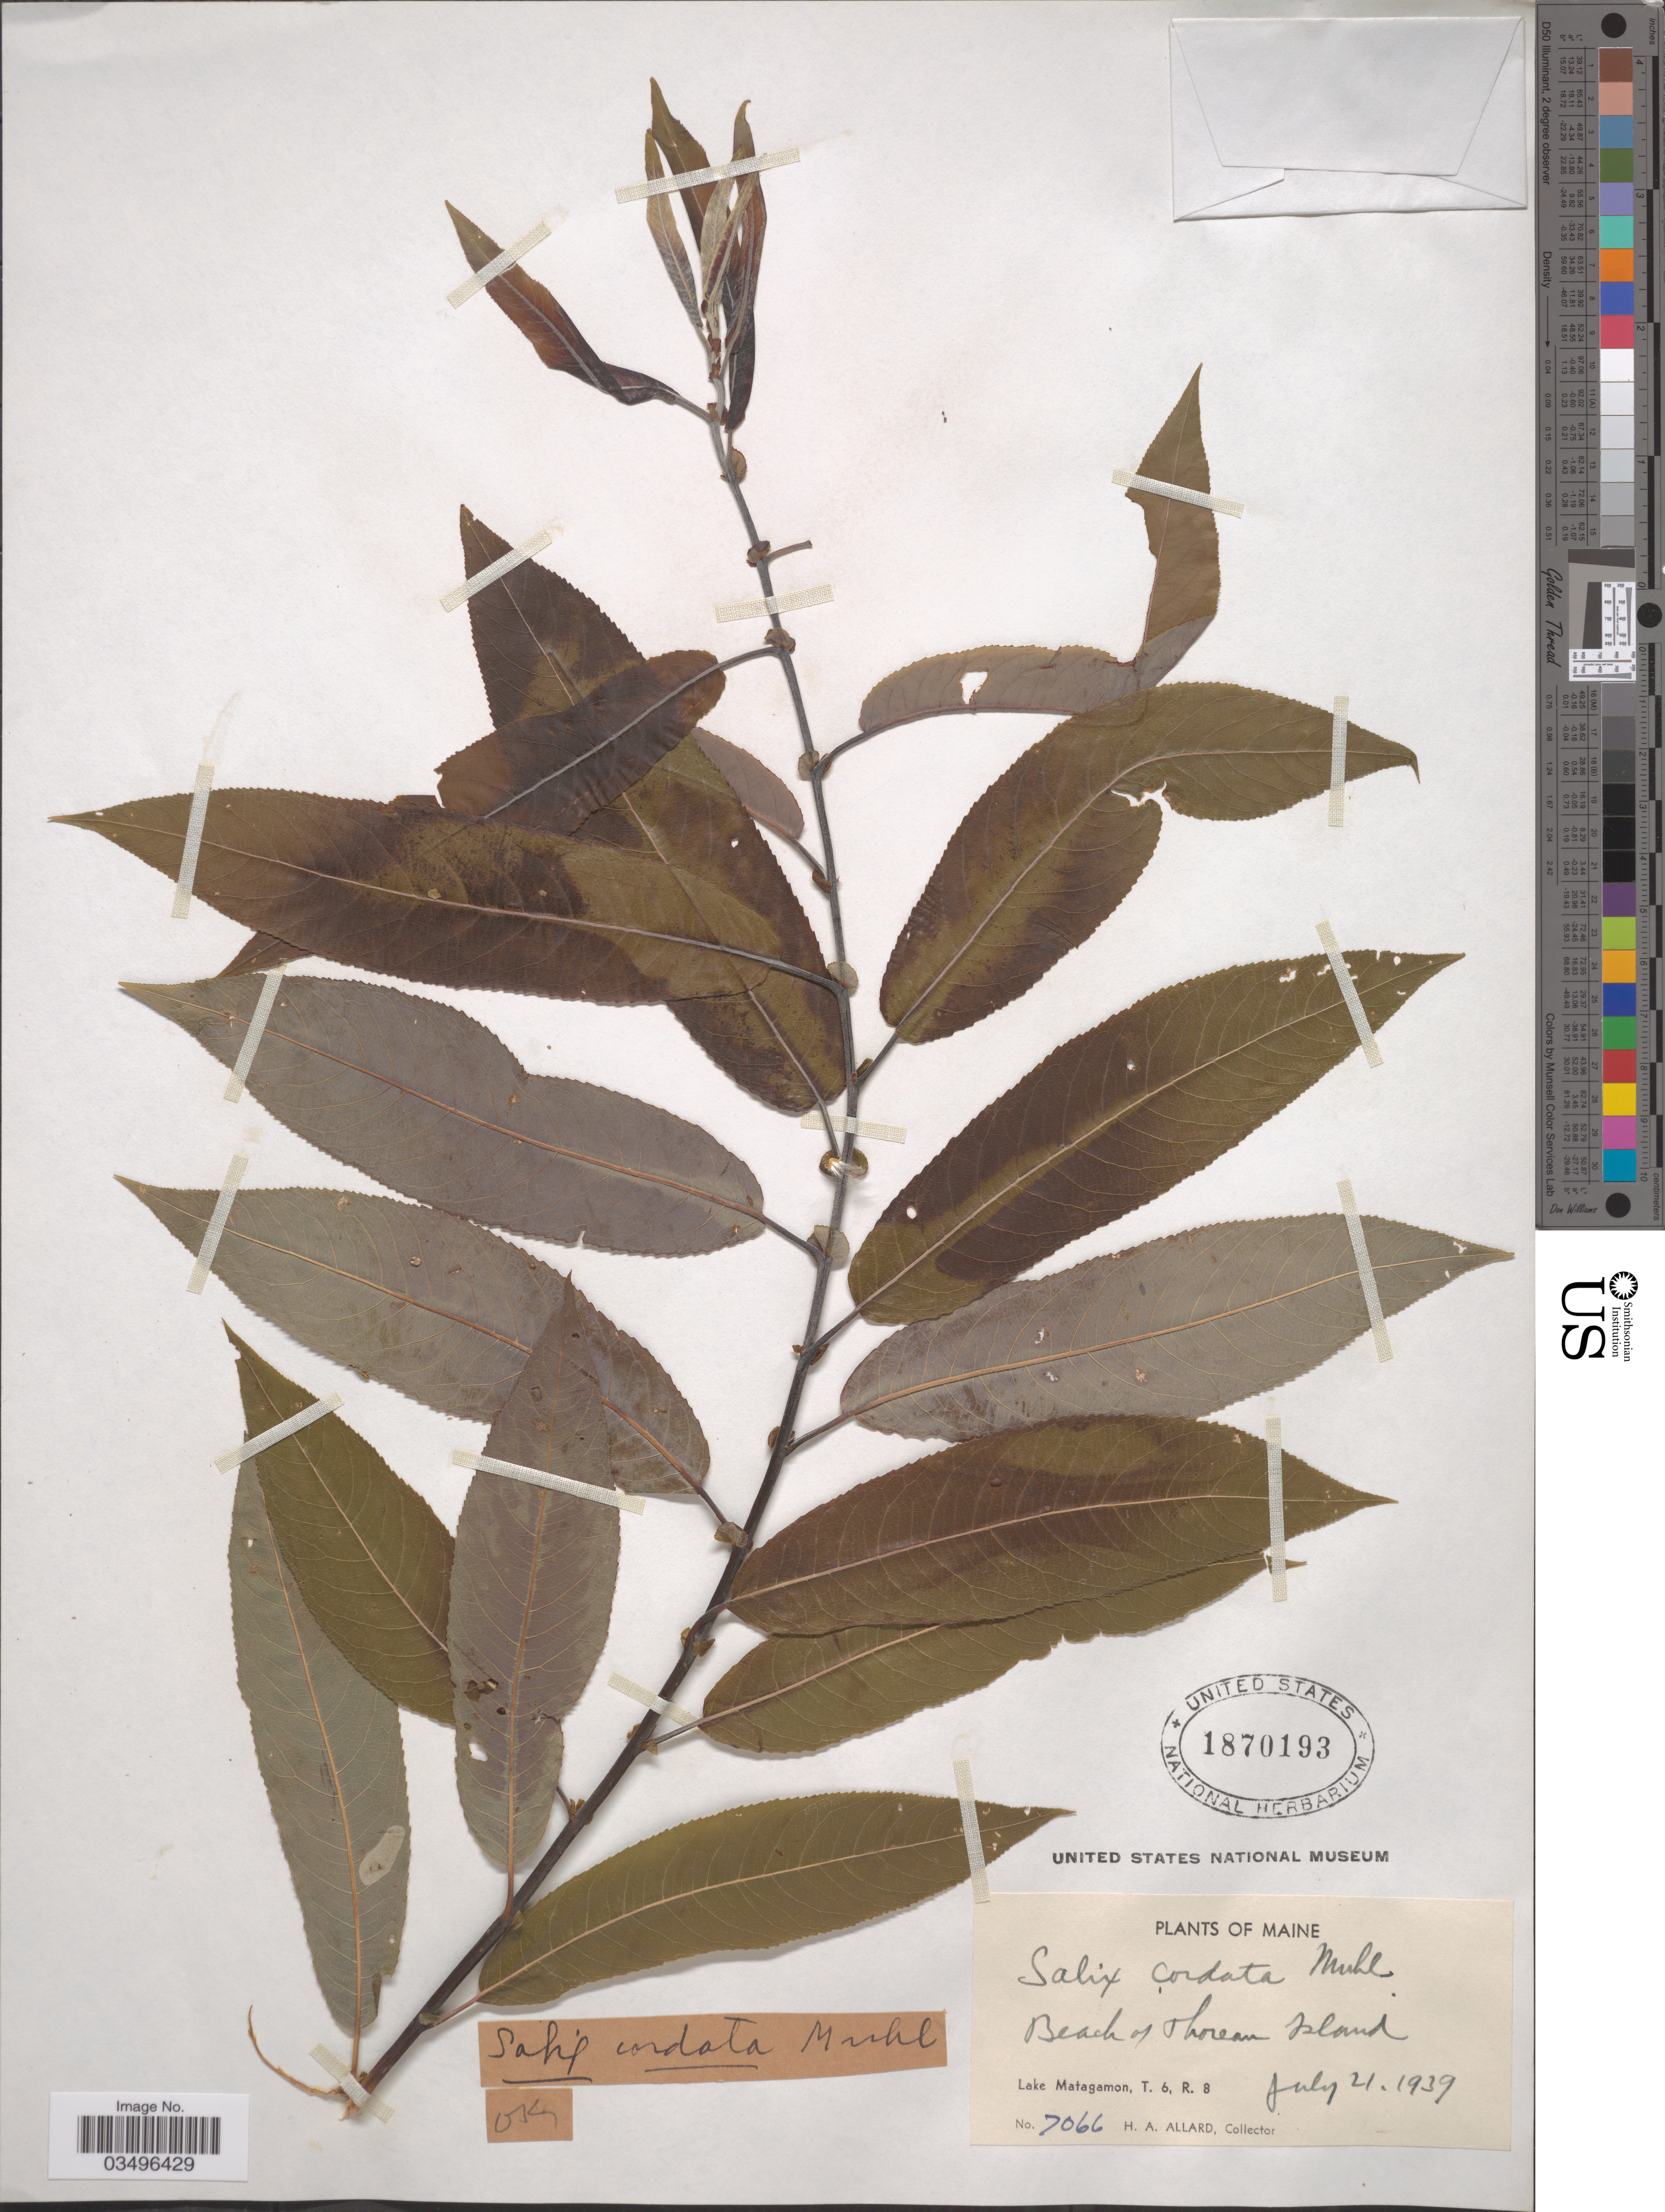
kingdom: Plantae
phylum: Tracheophyta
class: Magnoliopsida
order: Malpighiales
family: Salicaceae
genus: Salix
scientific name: Salix cordata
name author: Michx.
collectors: H. A. Allard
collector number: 7066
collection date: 1939-07-21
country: United States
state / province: Maine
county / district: Piscataquis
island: Thoreau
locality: Beach of Thoreau Island. Lake Matagamon, T. 6, R. 8.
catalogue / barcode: US 1870193